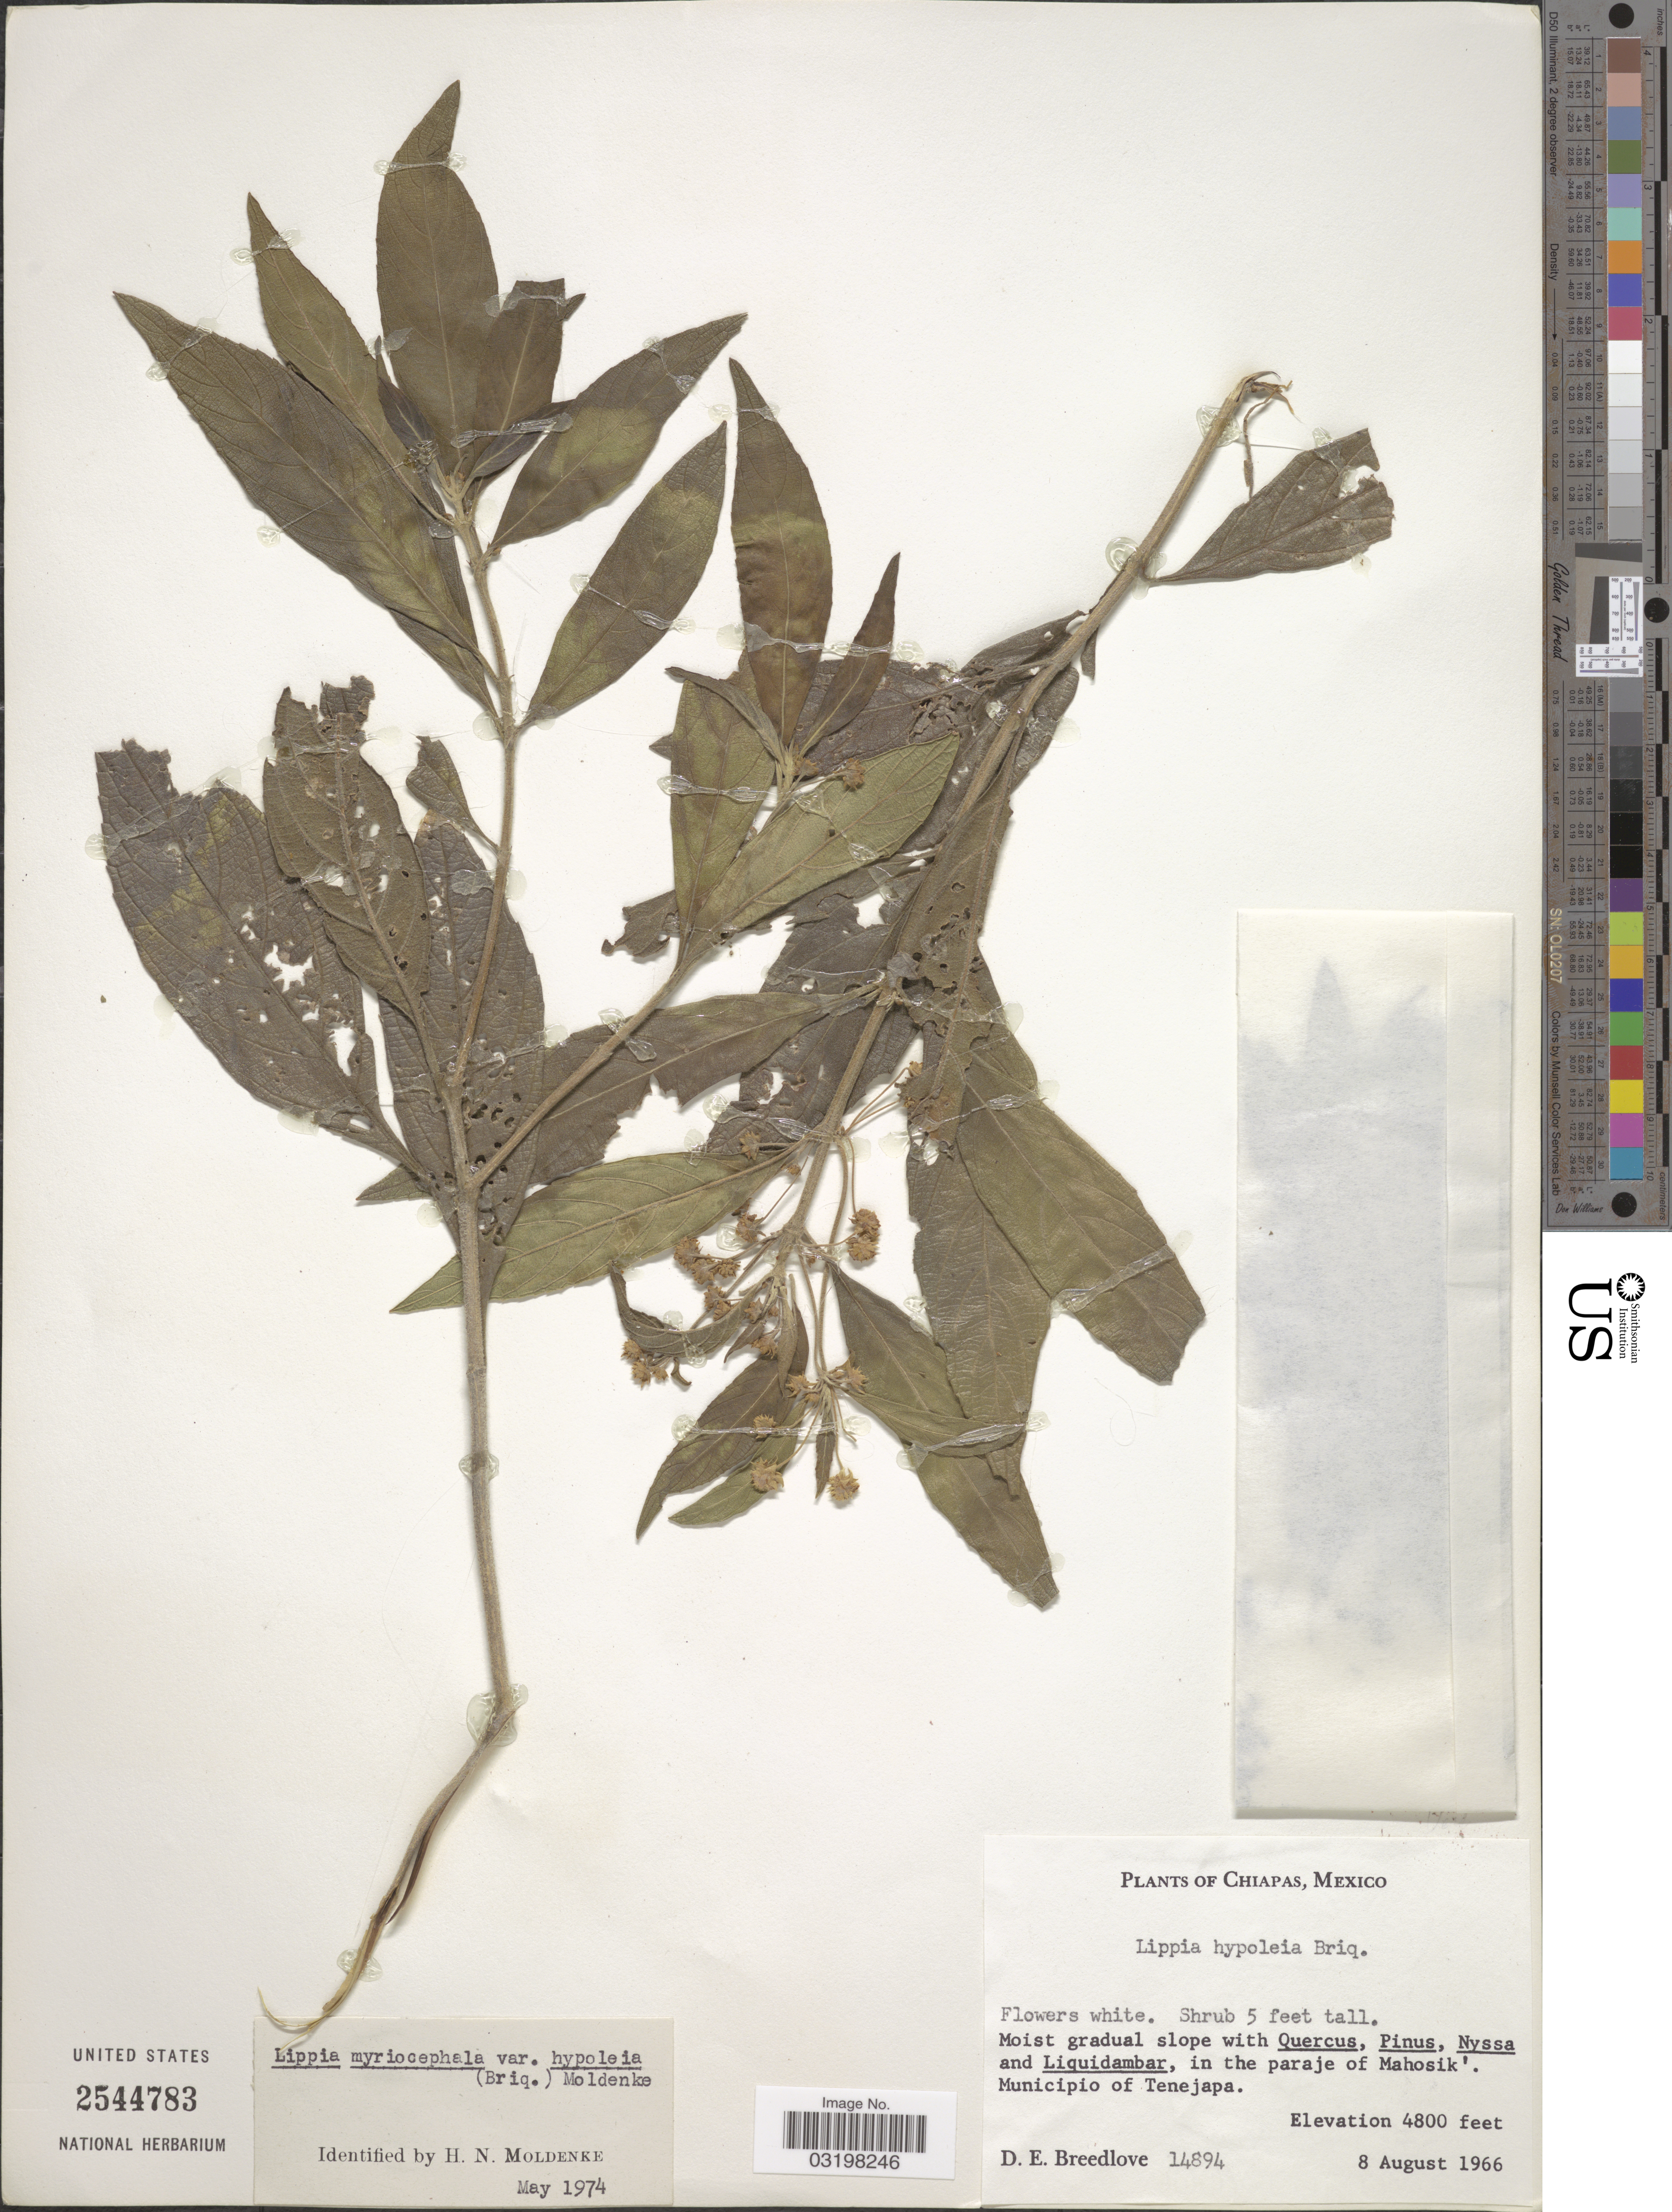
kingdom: Plantae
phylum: Tracheophyta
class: Magnoliopsida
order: Lamiales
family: Verbenaceae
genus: Lippia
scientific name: Lippia myriocephala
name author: Schltdl. & Cham.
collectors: D. E. Breedlove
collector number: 14894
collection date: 1966-08-08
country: Mexico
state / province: Chiapas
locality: In the paraje of Mahosik'. Municipio of Tenejapa.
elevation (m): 1463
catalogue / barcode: US 2544783